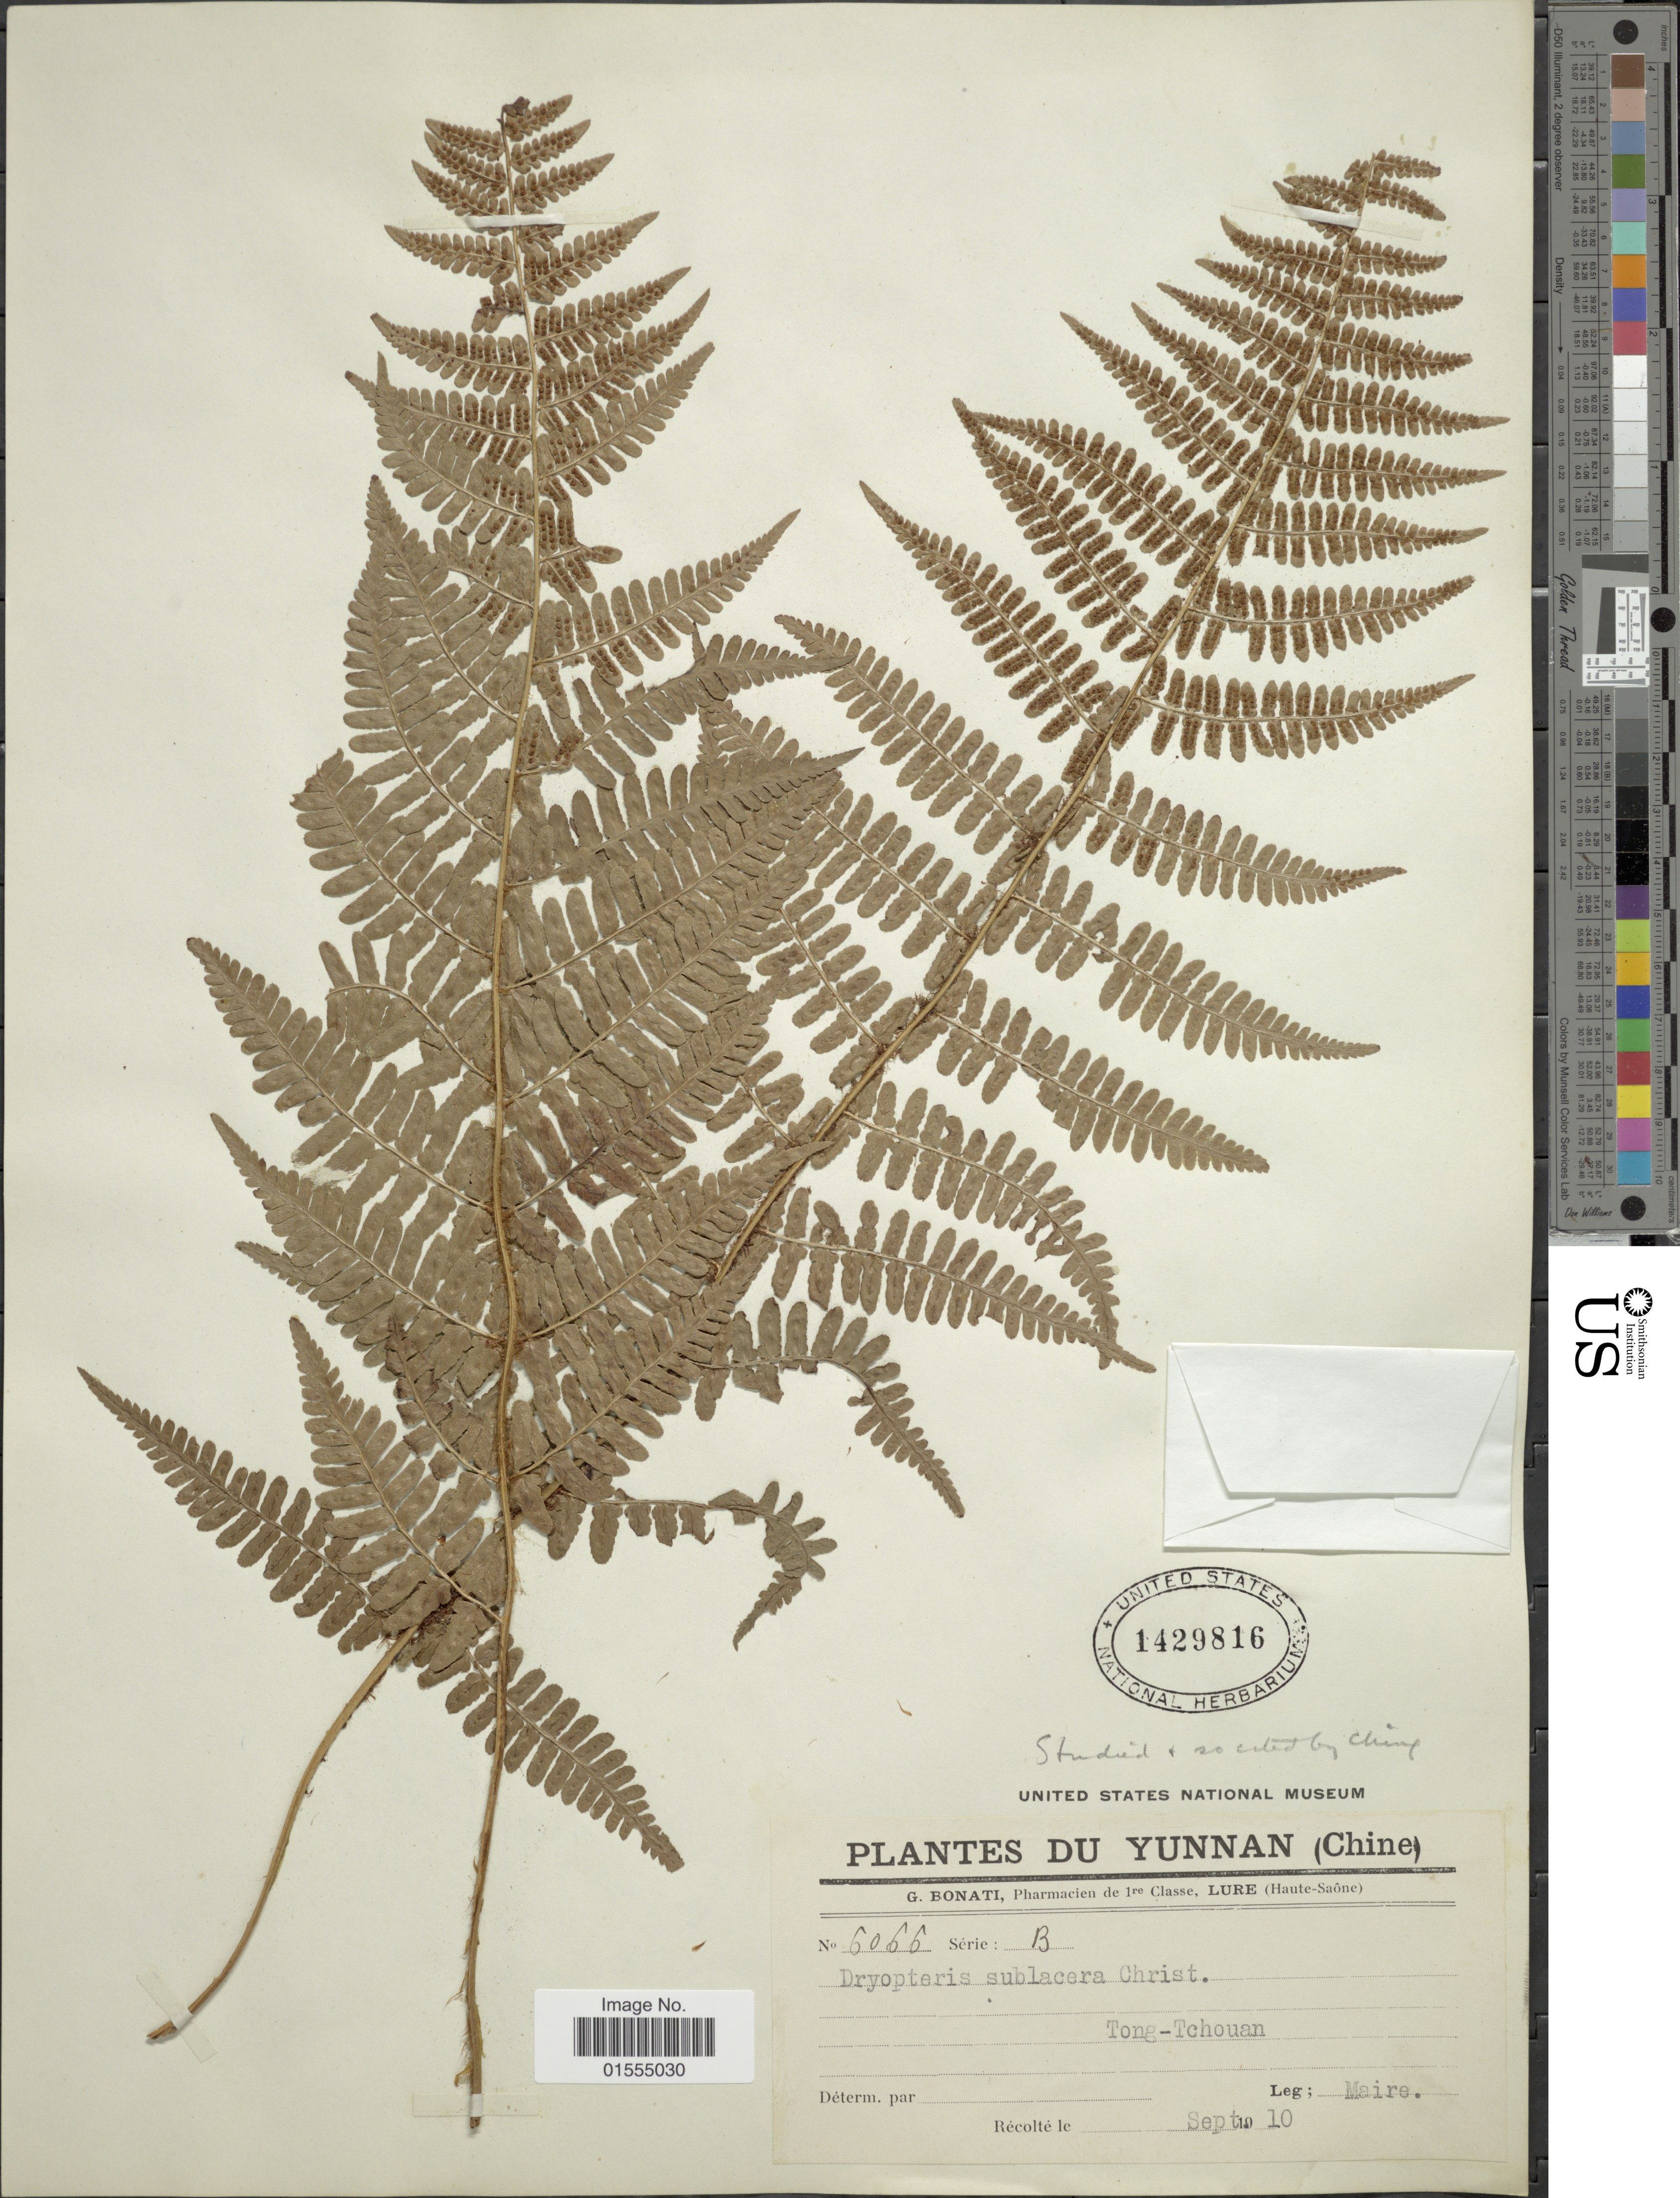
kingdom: Plantae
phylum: Tracheophyta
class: Polypodiopsida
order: Polypodiales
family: Dryopteridaceae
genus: Dryopteris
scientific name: Dryopteris sublacera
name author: Christ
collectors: Maire, --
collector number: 6066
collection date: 1910-09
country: China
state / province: Yunnan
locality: Yunnan (Chine), Tong-Tchouan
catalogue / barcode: US 1429816